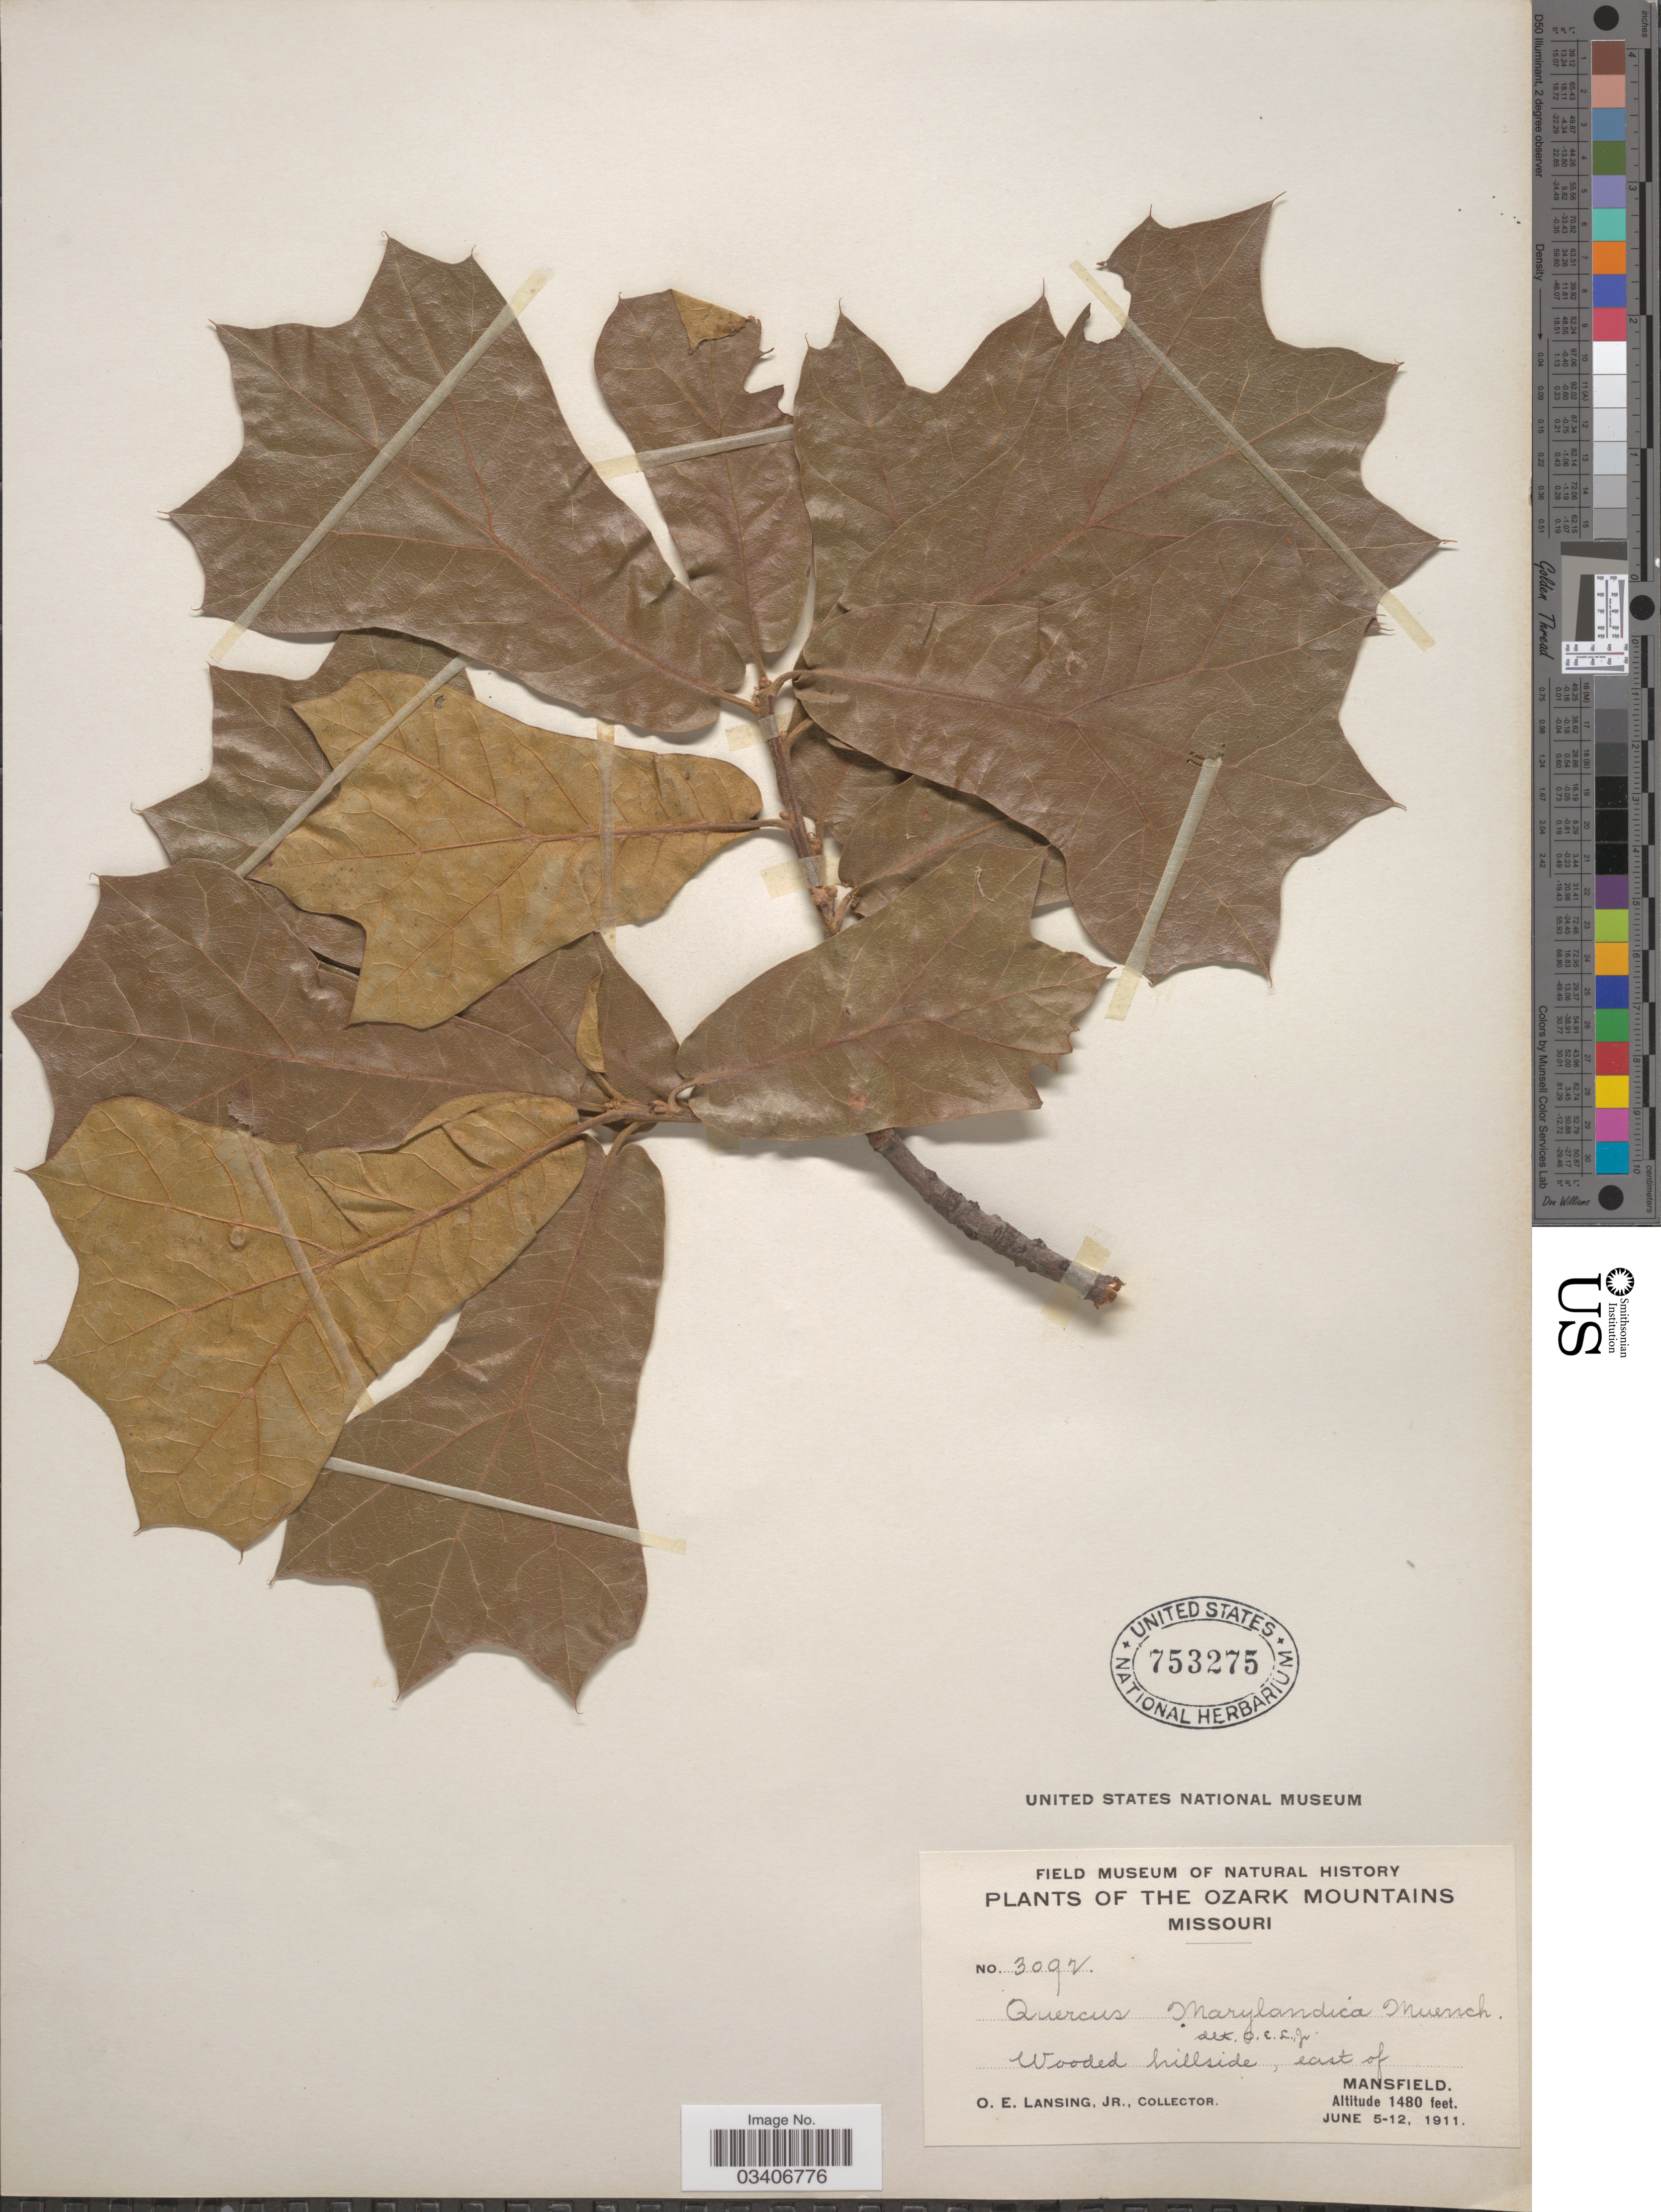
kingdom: Plantae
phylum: Tracheophyta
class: Magnoliopsida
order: Fagales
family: Fagaceae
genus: Quercus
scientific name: Quercus marilandica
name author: (L.) Münchh.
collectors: O. Lansing Jr.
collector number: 3092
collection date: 1911-06-05/1911-06-12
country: United States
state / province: Missouri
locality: Ozark Mountains. Wooded hillside, east of Mansfield.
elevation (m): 451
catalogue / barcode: US 753275